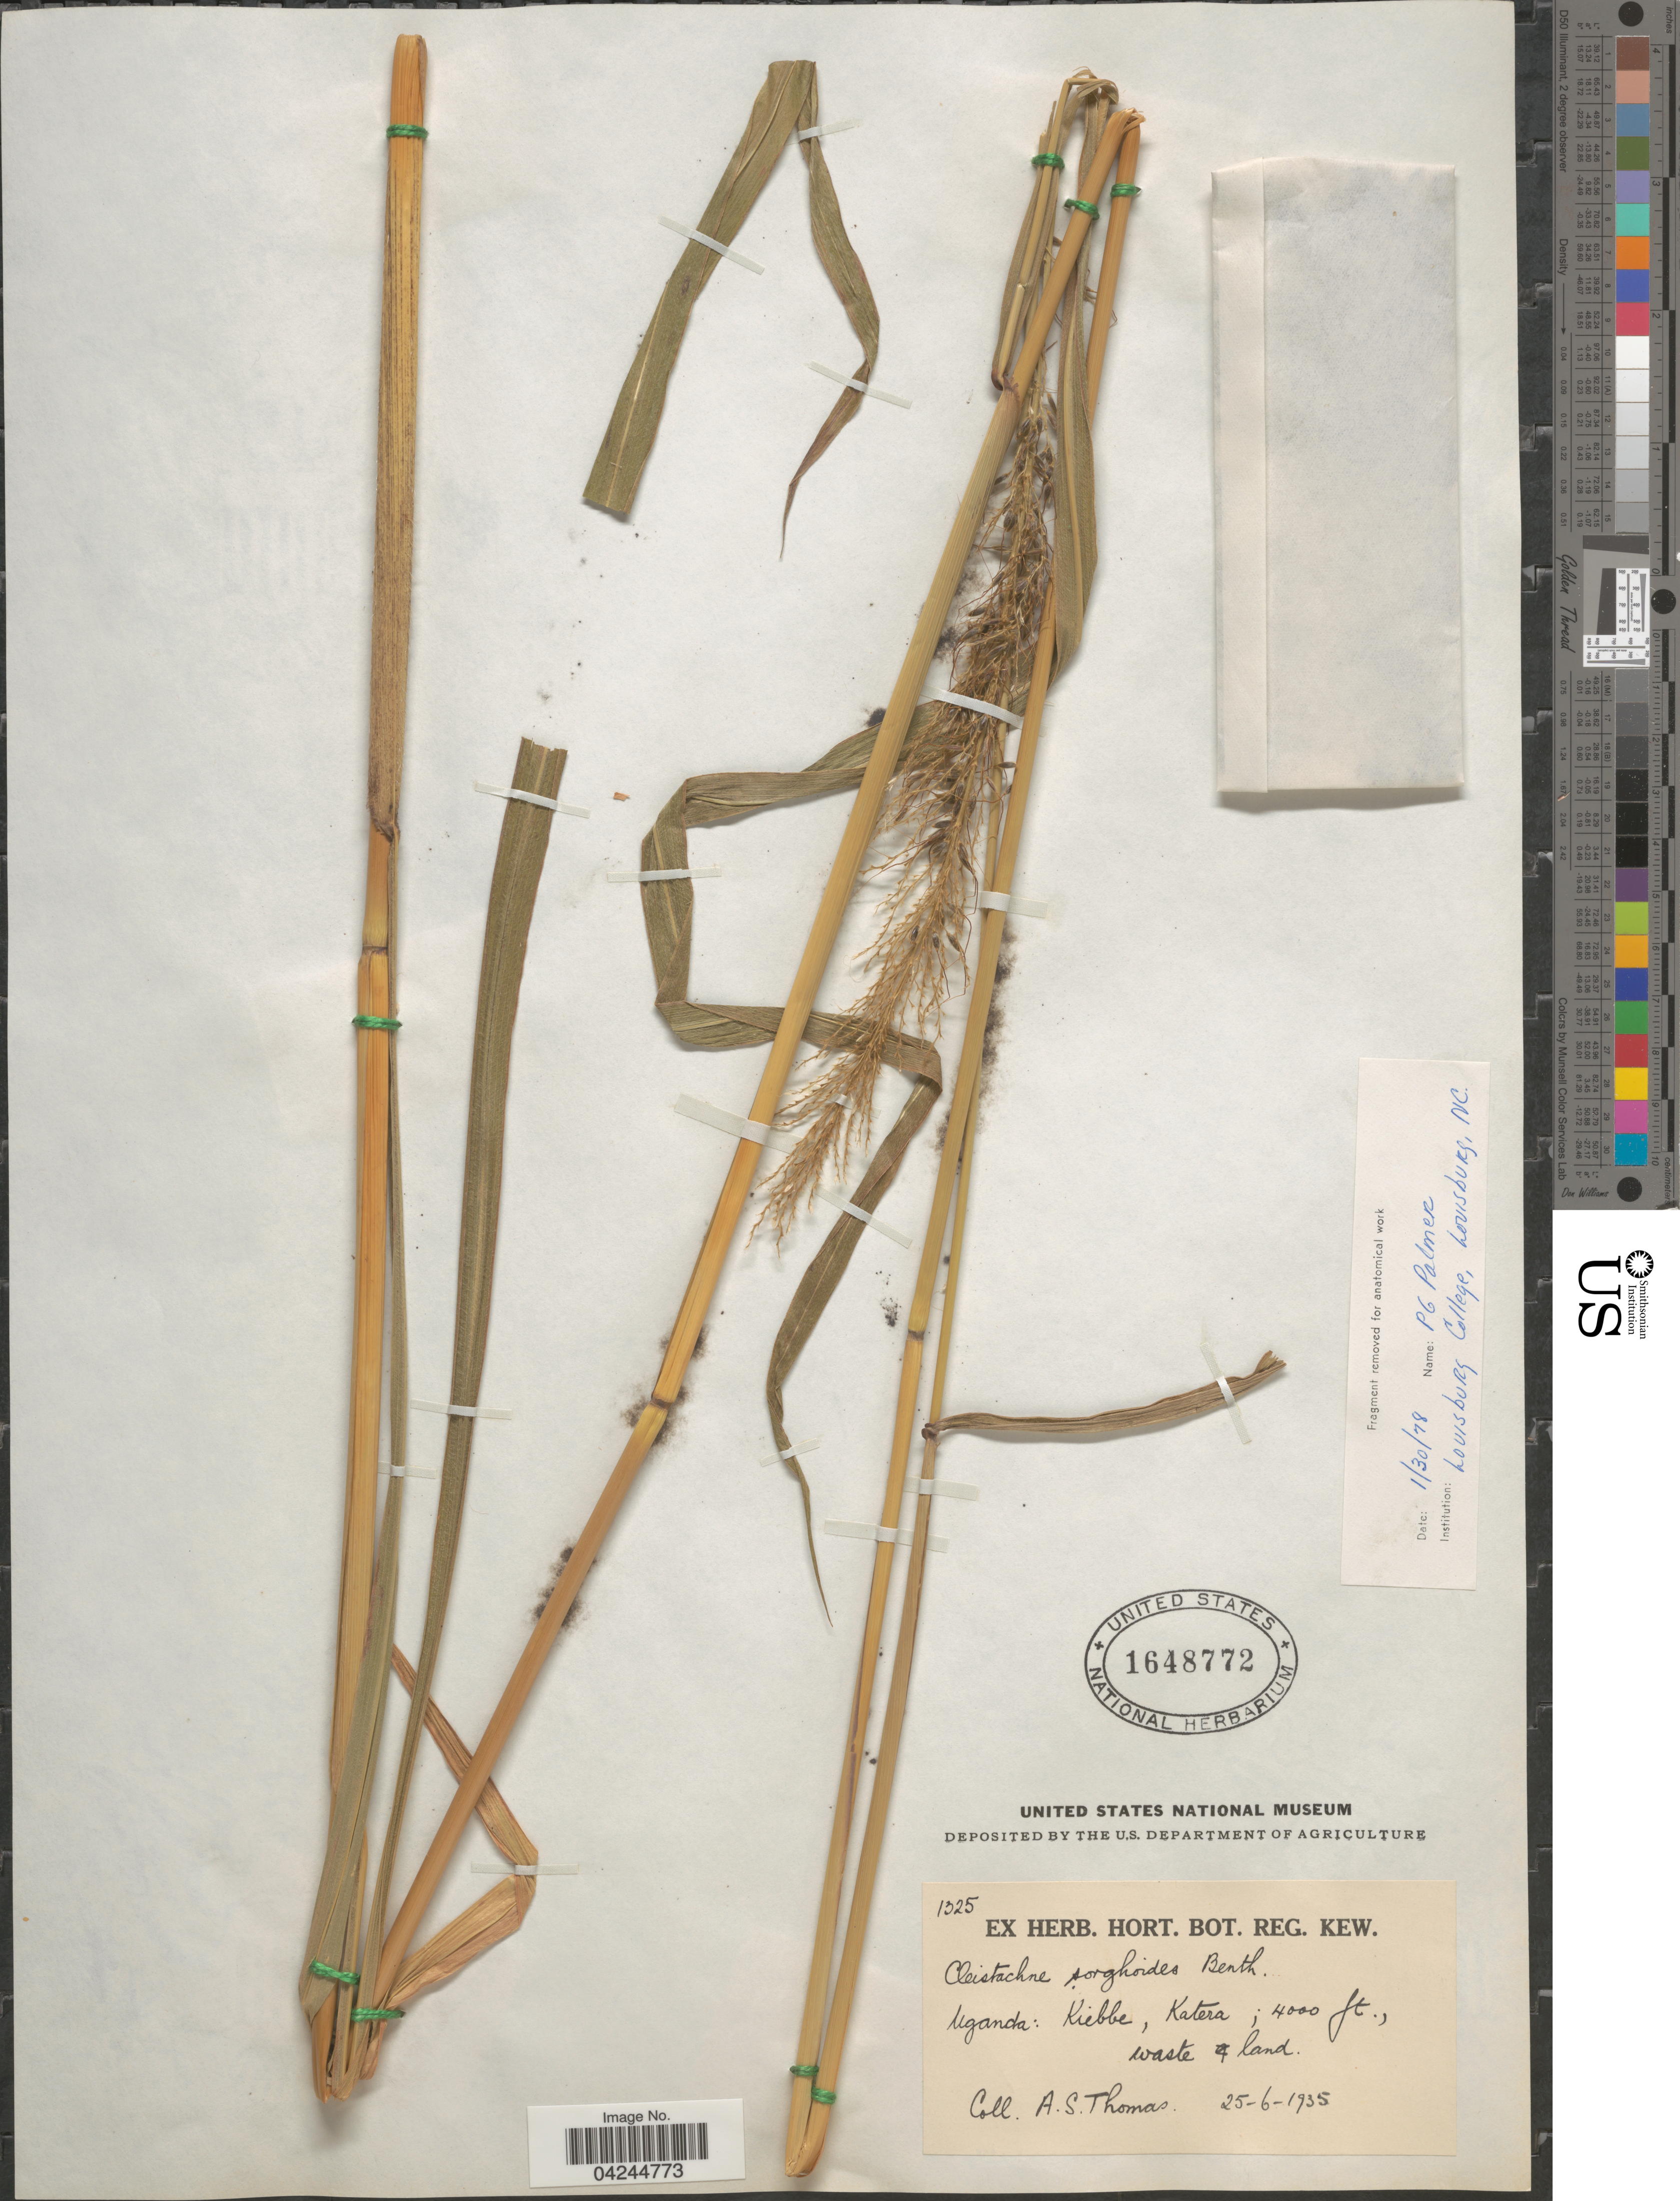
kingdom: Plantae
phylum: Tracheophyta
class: Liliopsida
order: Poales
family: Poaceae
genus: Cleistachne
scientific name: Cleistachne sorghoides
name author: Benth.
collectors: A. Thomas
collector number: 1325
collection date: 1935-06-25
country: Uganda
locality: Kiebbe, Katera; waste land.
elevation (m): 1219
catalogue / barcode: US 1648772